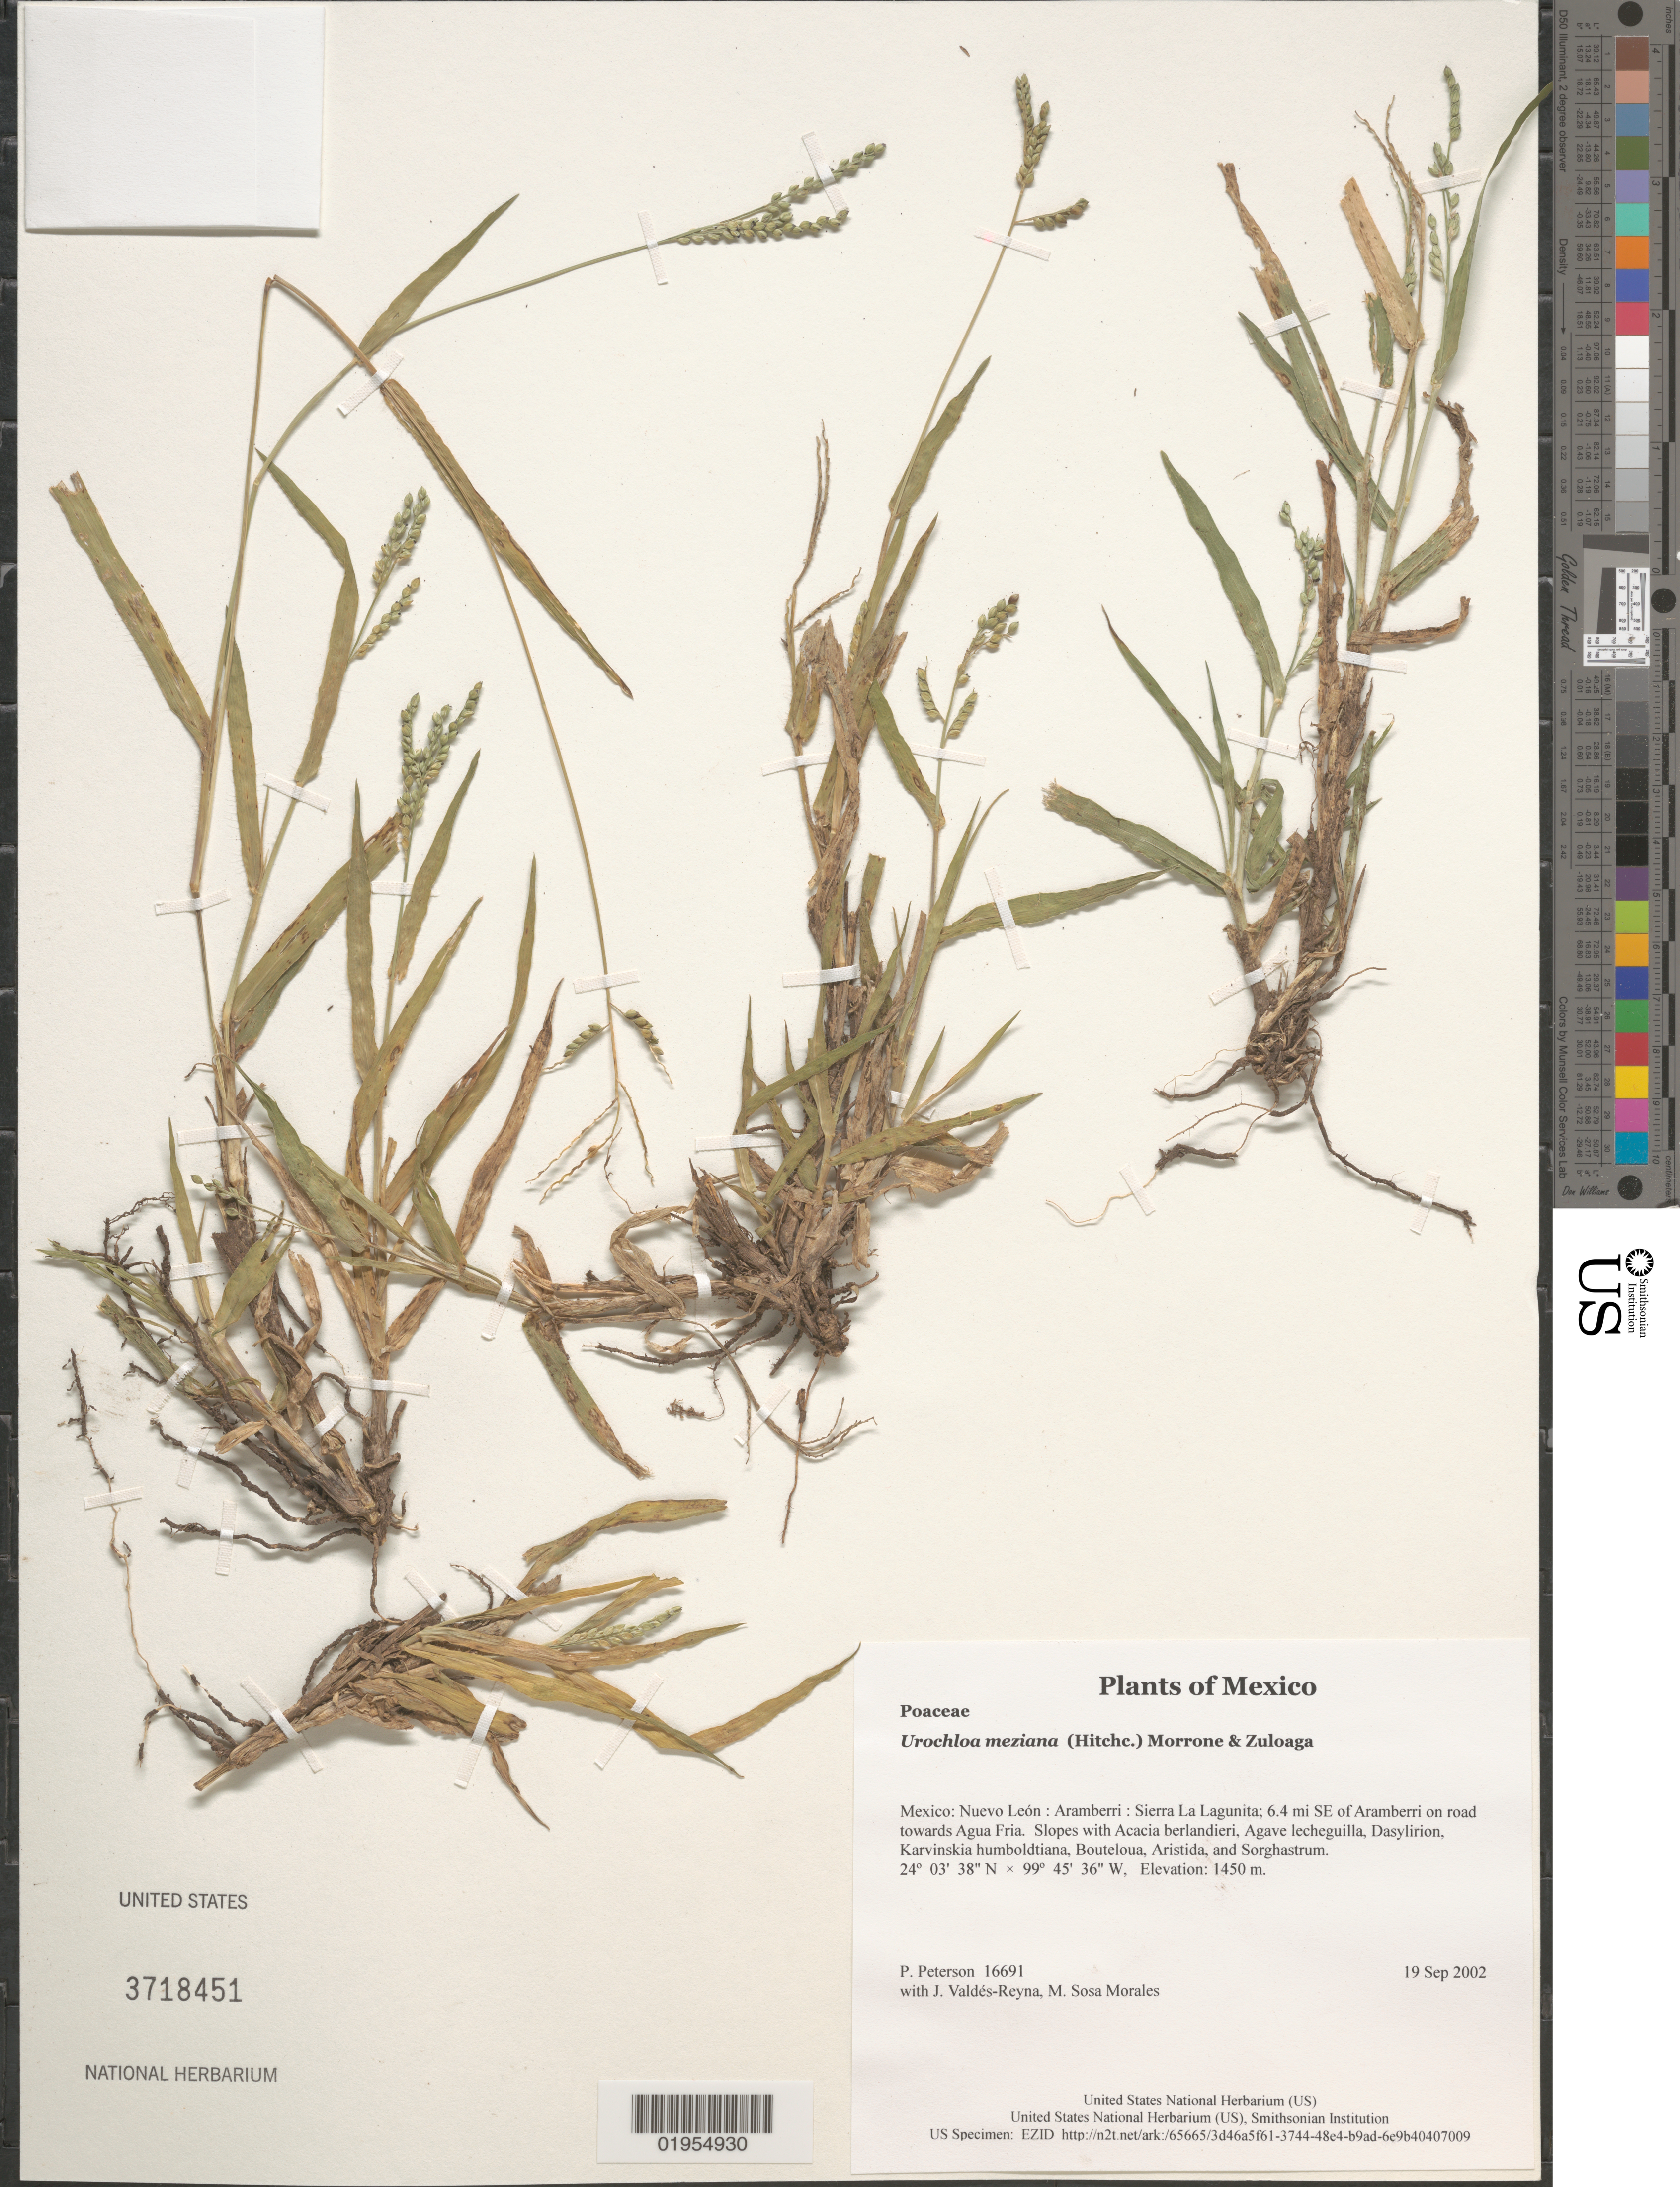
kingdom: Plantae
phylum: Tracheophyta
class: Liliopsida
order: Poales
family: Poaceae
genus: Urochloa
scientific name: Urochloa meziana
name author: (Hitchc.) Morrone & Zuloaga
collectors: P. M. Peterson, J. Valdés-Reyna & M. Sosa Morales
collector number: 16691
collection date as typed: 19 Sep 2002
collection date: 2002-09-19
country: Mexico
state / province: Nuevo León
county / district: Aramberri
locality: Sierra La Lagunita; 6.4 mi SE of Aramberri on road towards Agua Fria. Slopes with Acacia berlandieri, Agave lecheguilla, Dasylirion, Karvinskia humboldtiana, Bouteloua, Aristida, and Sorghastrum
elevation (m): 1450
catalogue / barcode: US 3718451